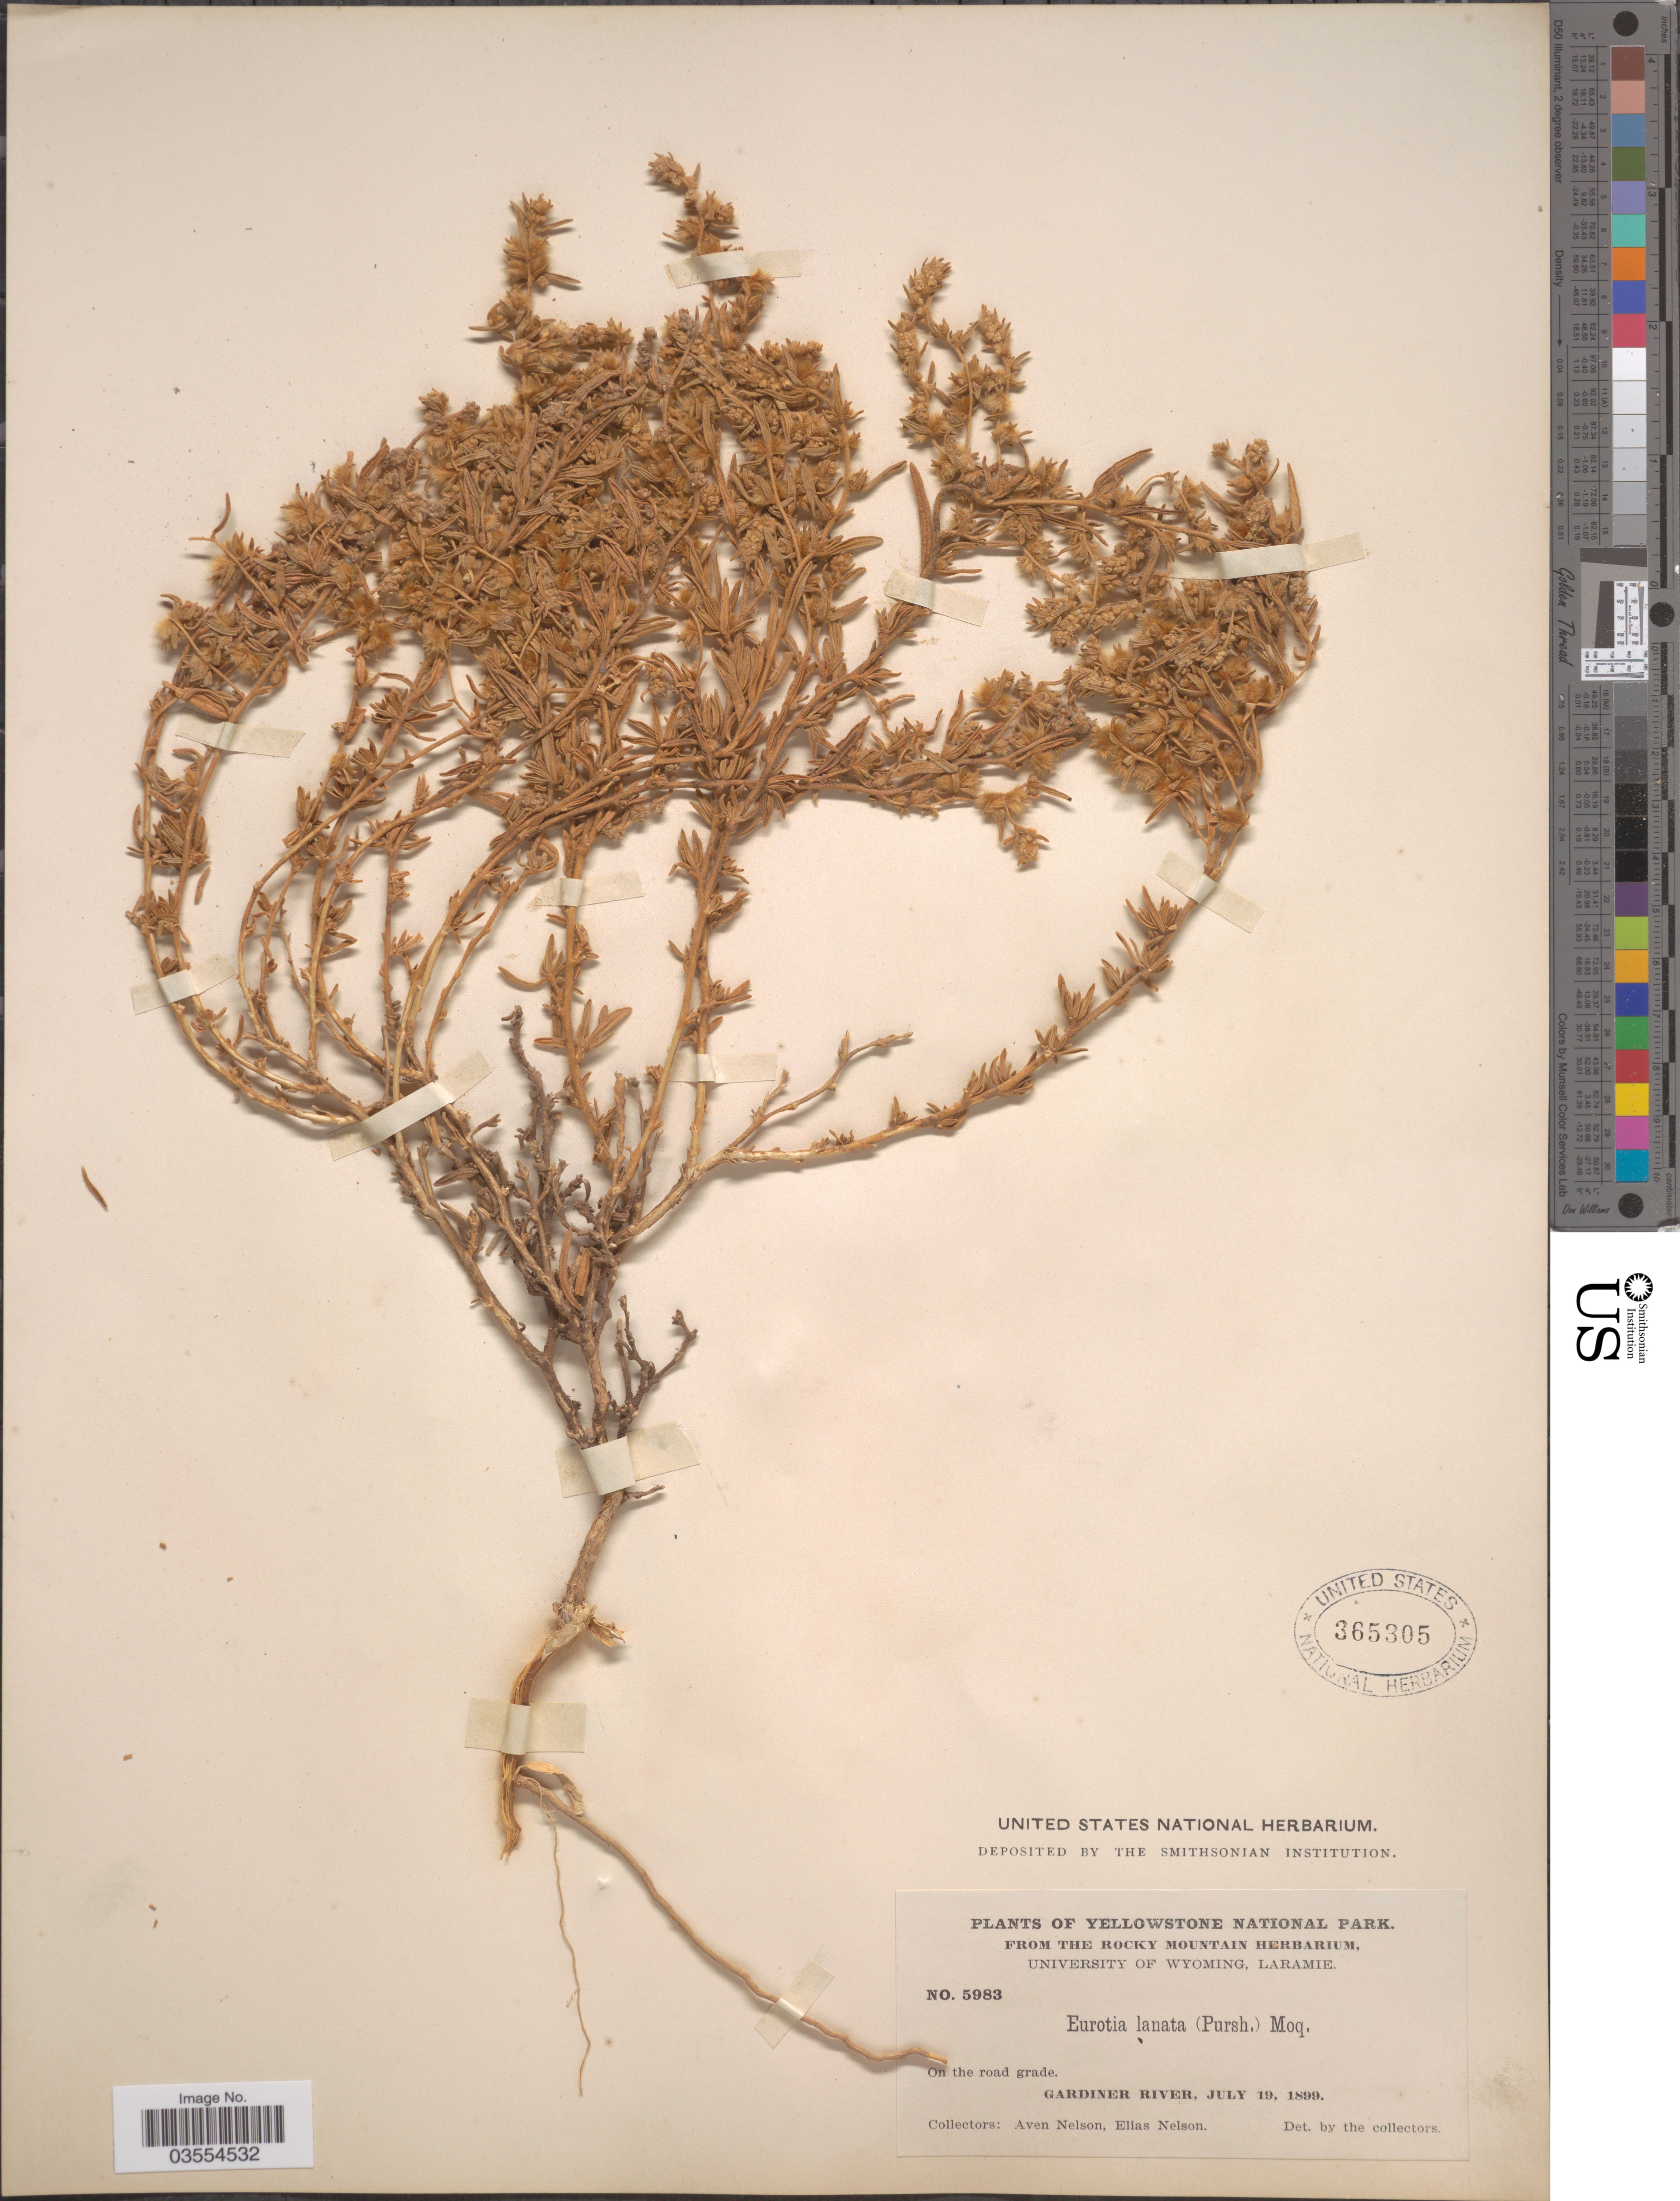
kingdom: Plantae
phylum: Tracheophyta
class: Magnoliopsida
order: Caryophyllales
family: Amaranthaceae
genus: Krascheninnikovia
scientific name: Krascheninnikovia lanata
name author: (Pursh) A. Meeuse & A.Smit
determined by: U.S. National Herbarium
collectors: A. Nelson & E. Nelson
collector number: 5983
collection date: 1899-07-19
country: United States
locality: Yellowstone National Park. Gardiner River.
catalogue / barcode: US 365305